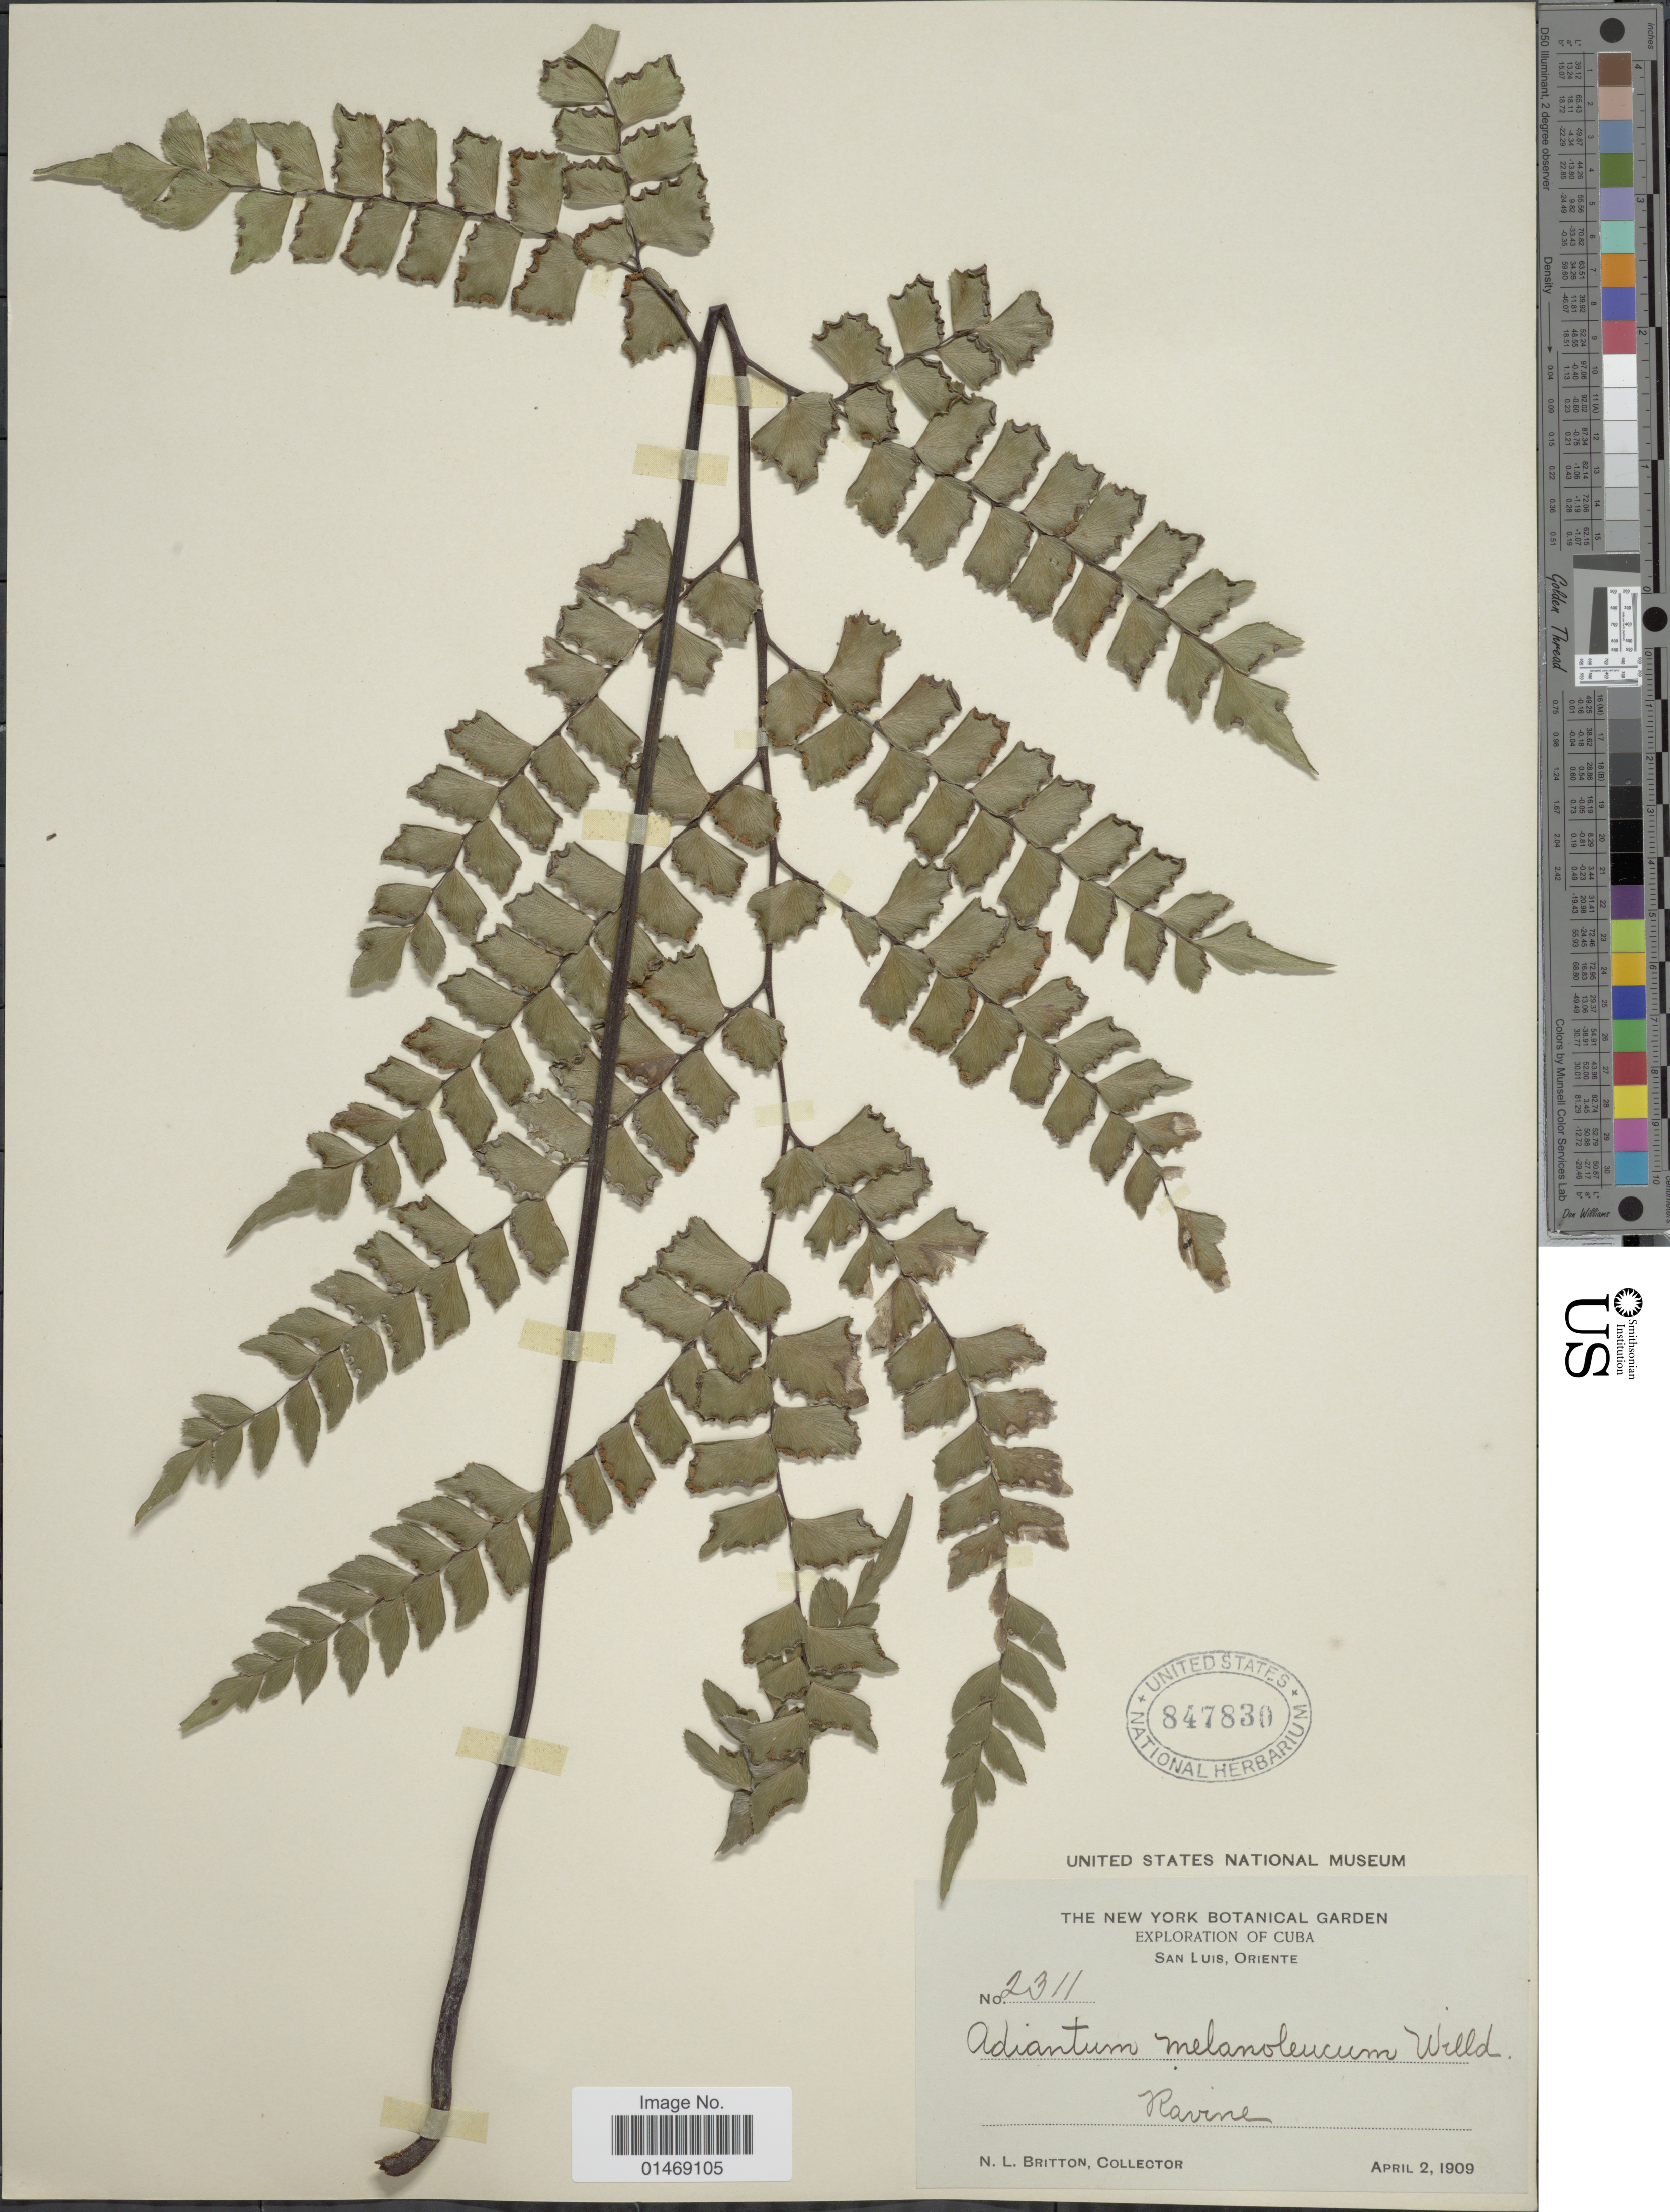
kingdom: Plantae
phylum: Tracheophyta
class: Polypodiopsida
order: Polypodiales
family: Pteridaceae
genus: Adiantum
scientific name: Adiantum melanoleucum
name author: Willd.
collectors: N. Britton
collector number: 2311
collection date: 1909-04-02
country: Cuba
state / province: Oriente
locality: San Luis, Ravine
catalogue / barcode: US 847830